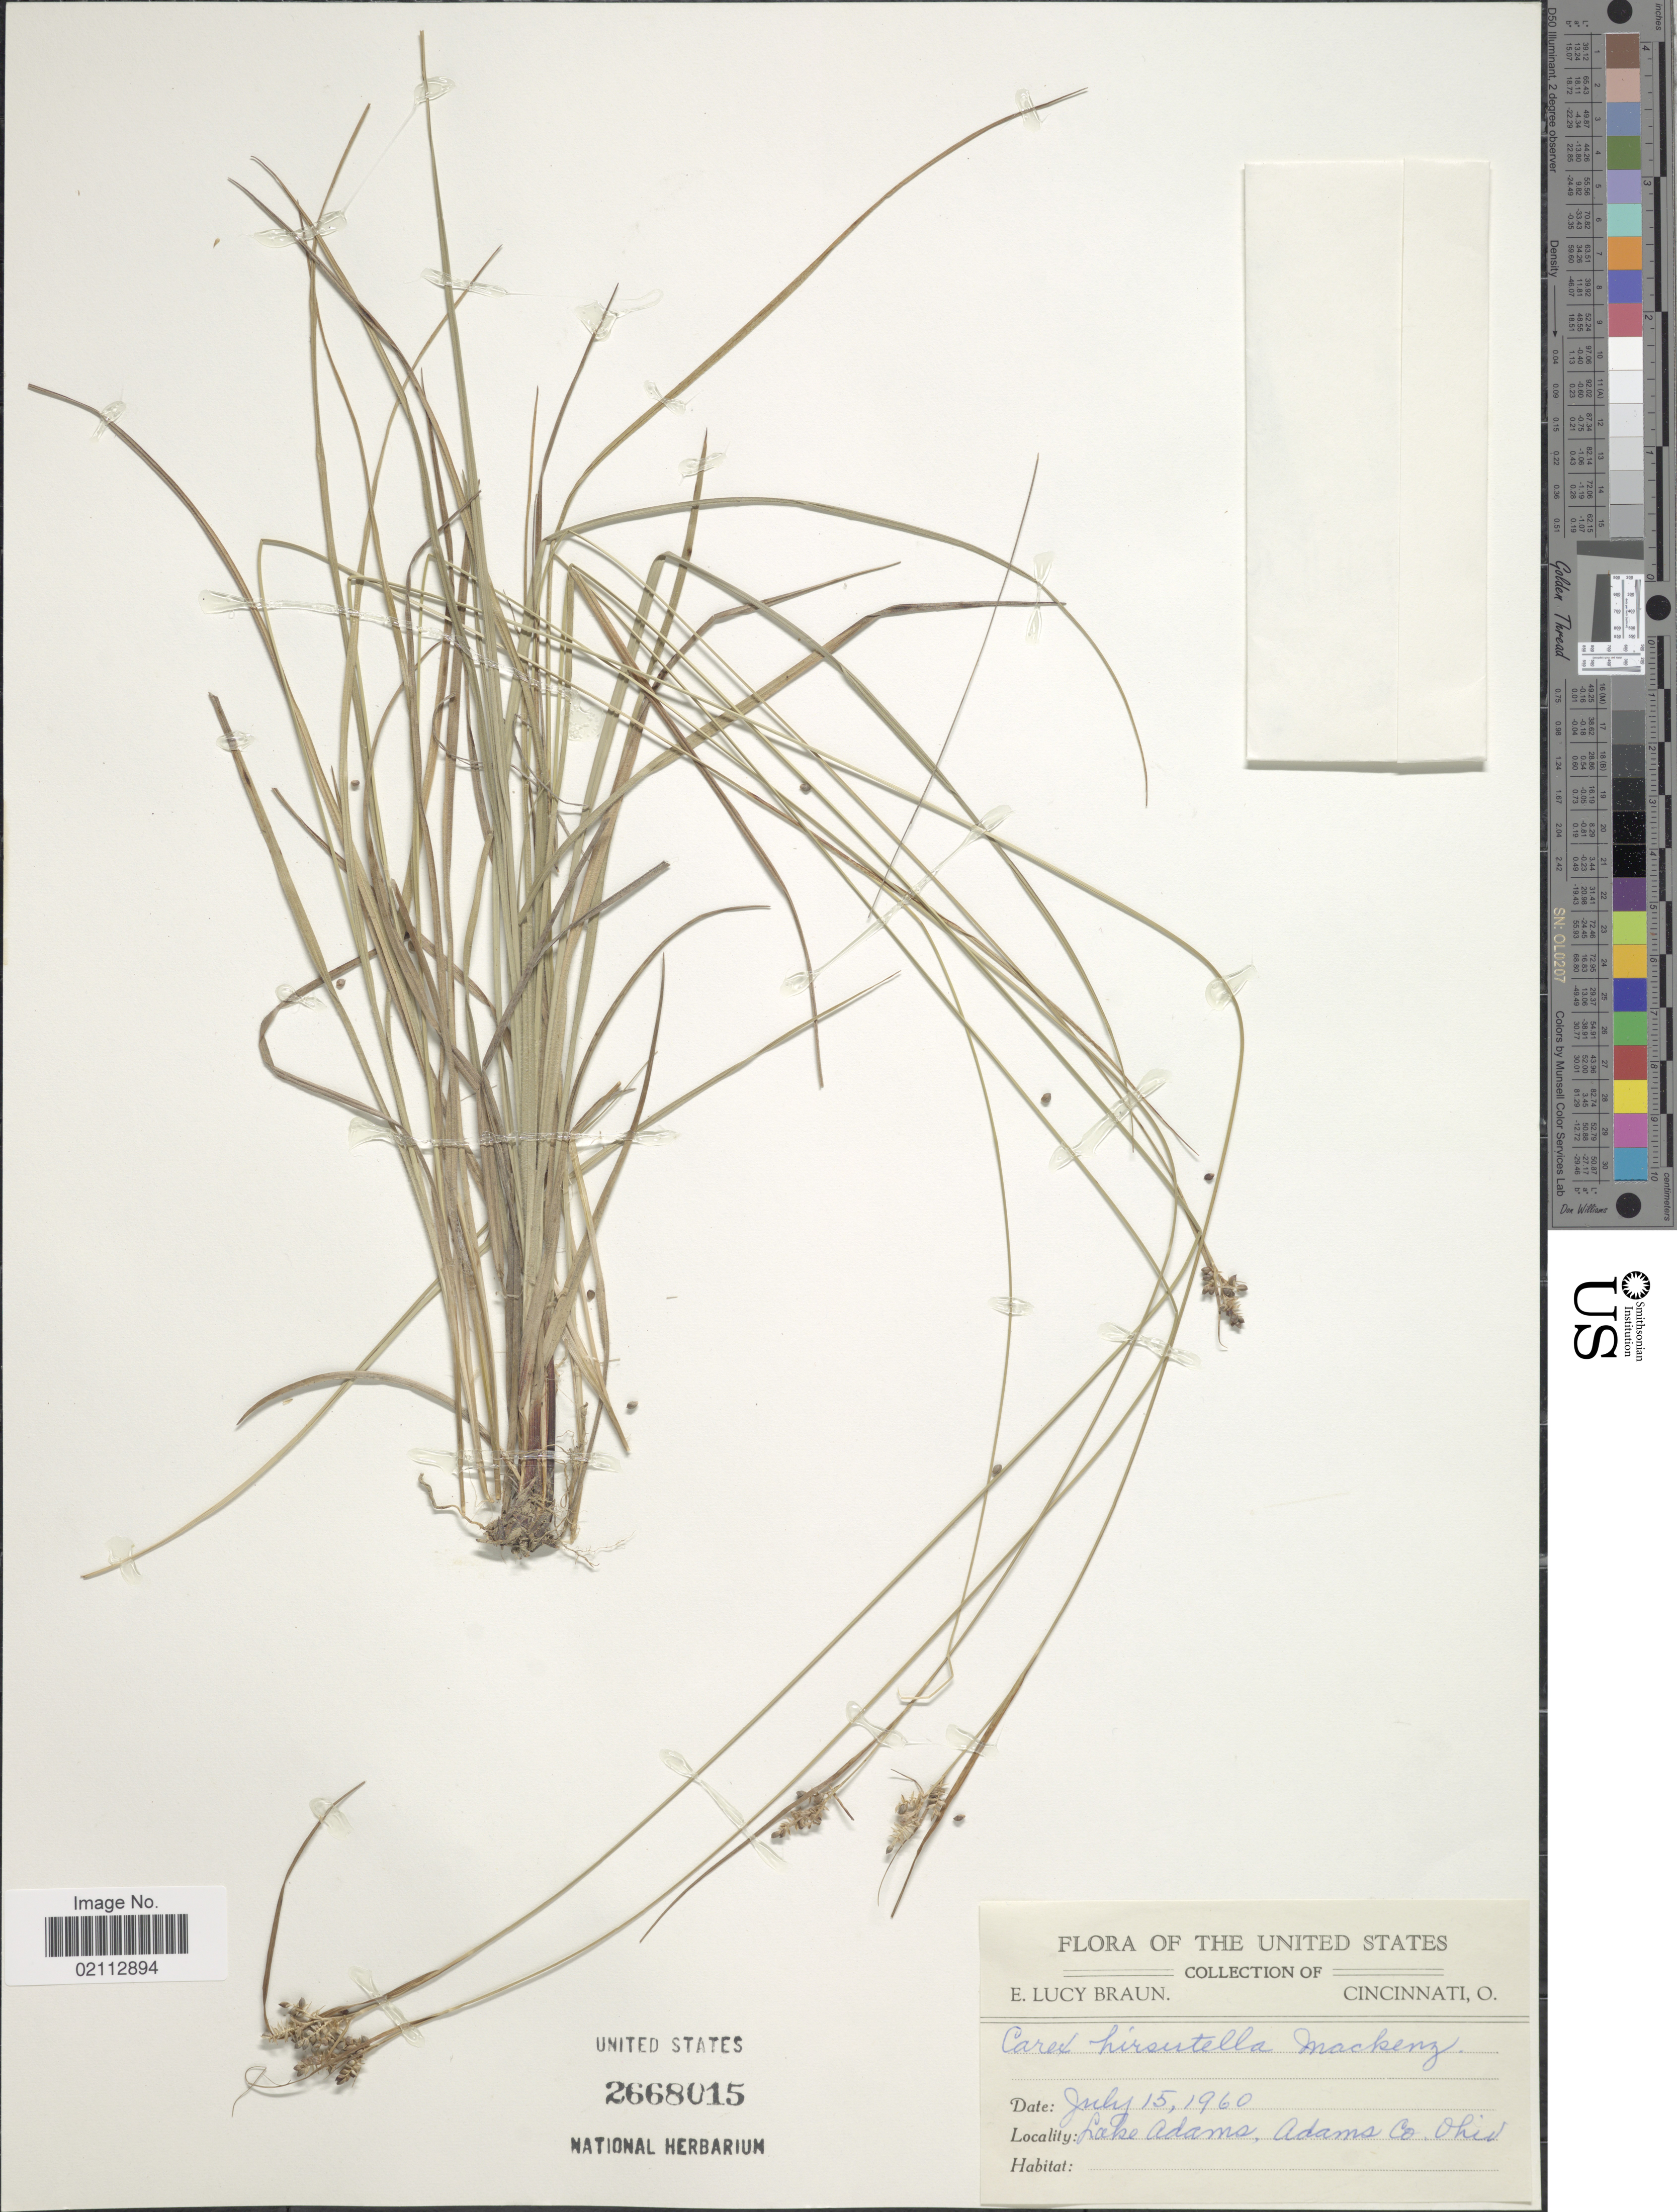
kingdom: Plantae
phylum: Tracheophyta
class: Liliopsida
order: Poales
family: Cyperaceae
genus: Carex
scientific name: Carex hirsutella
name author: Mack.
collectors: E. L. Braun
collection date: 1960-07-15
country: United States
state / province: Ohio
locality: Lake Adams, Adams Co.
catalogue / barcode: US 2668015